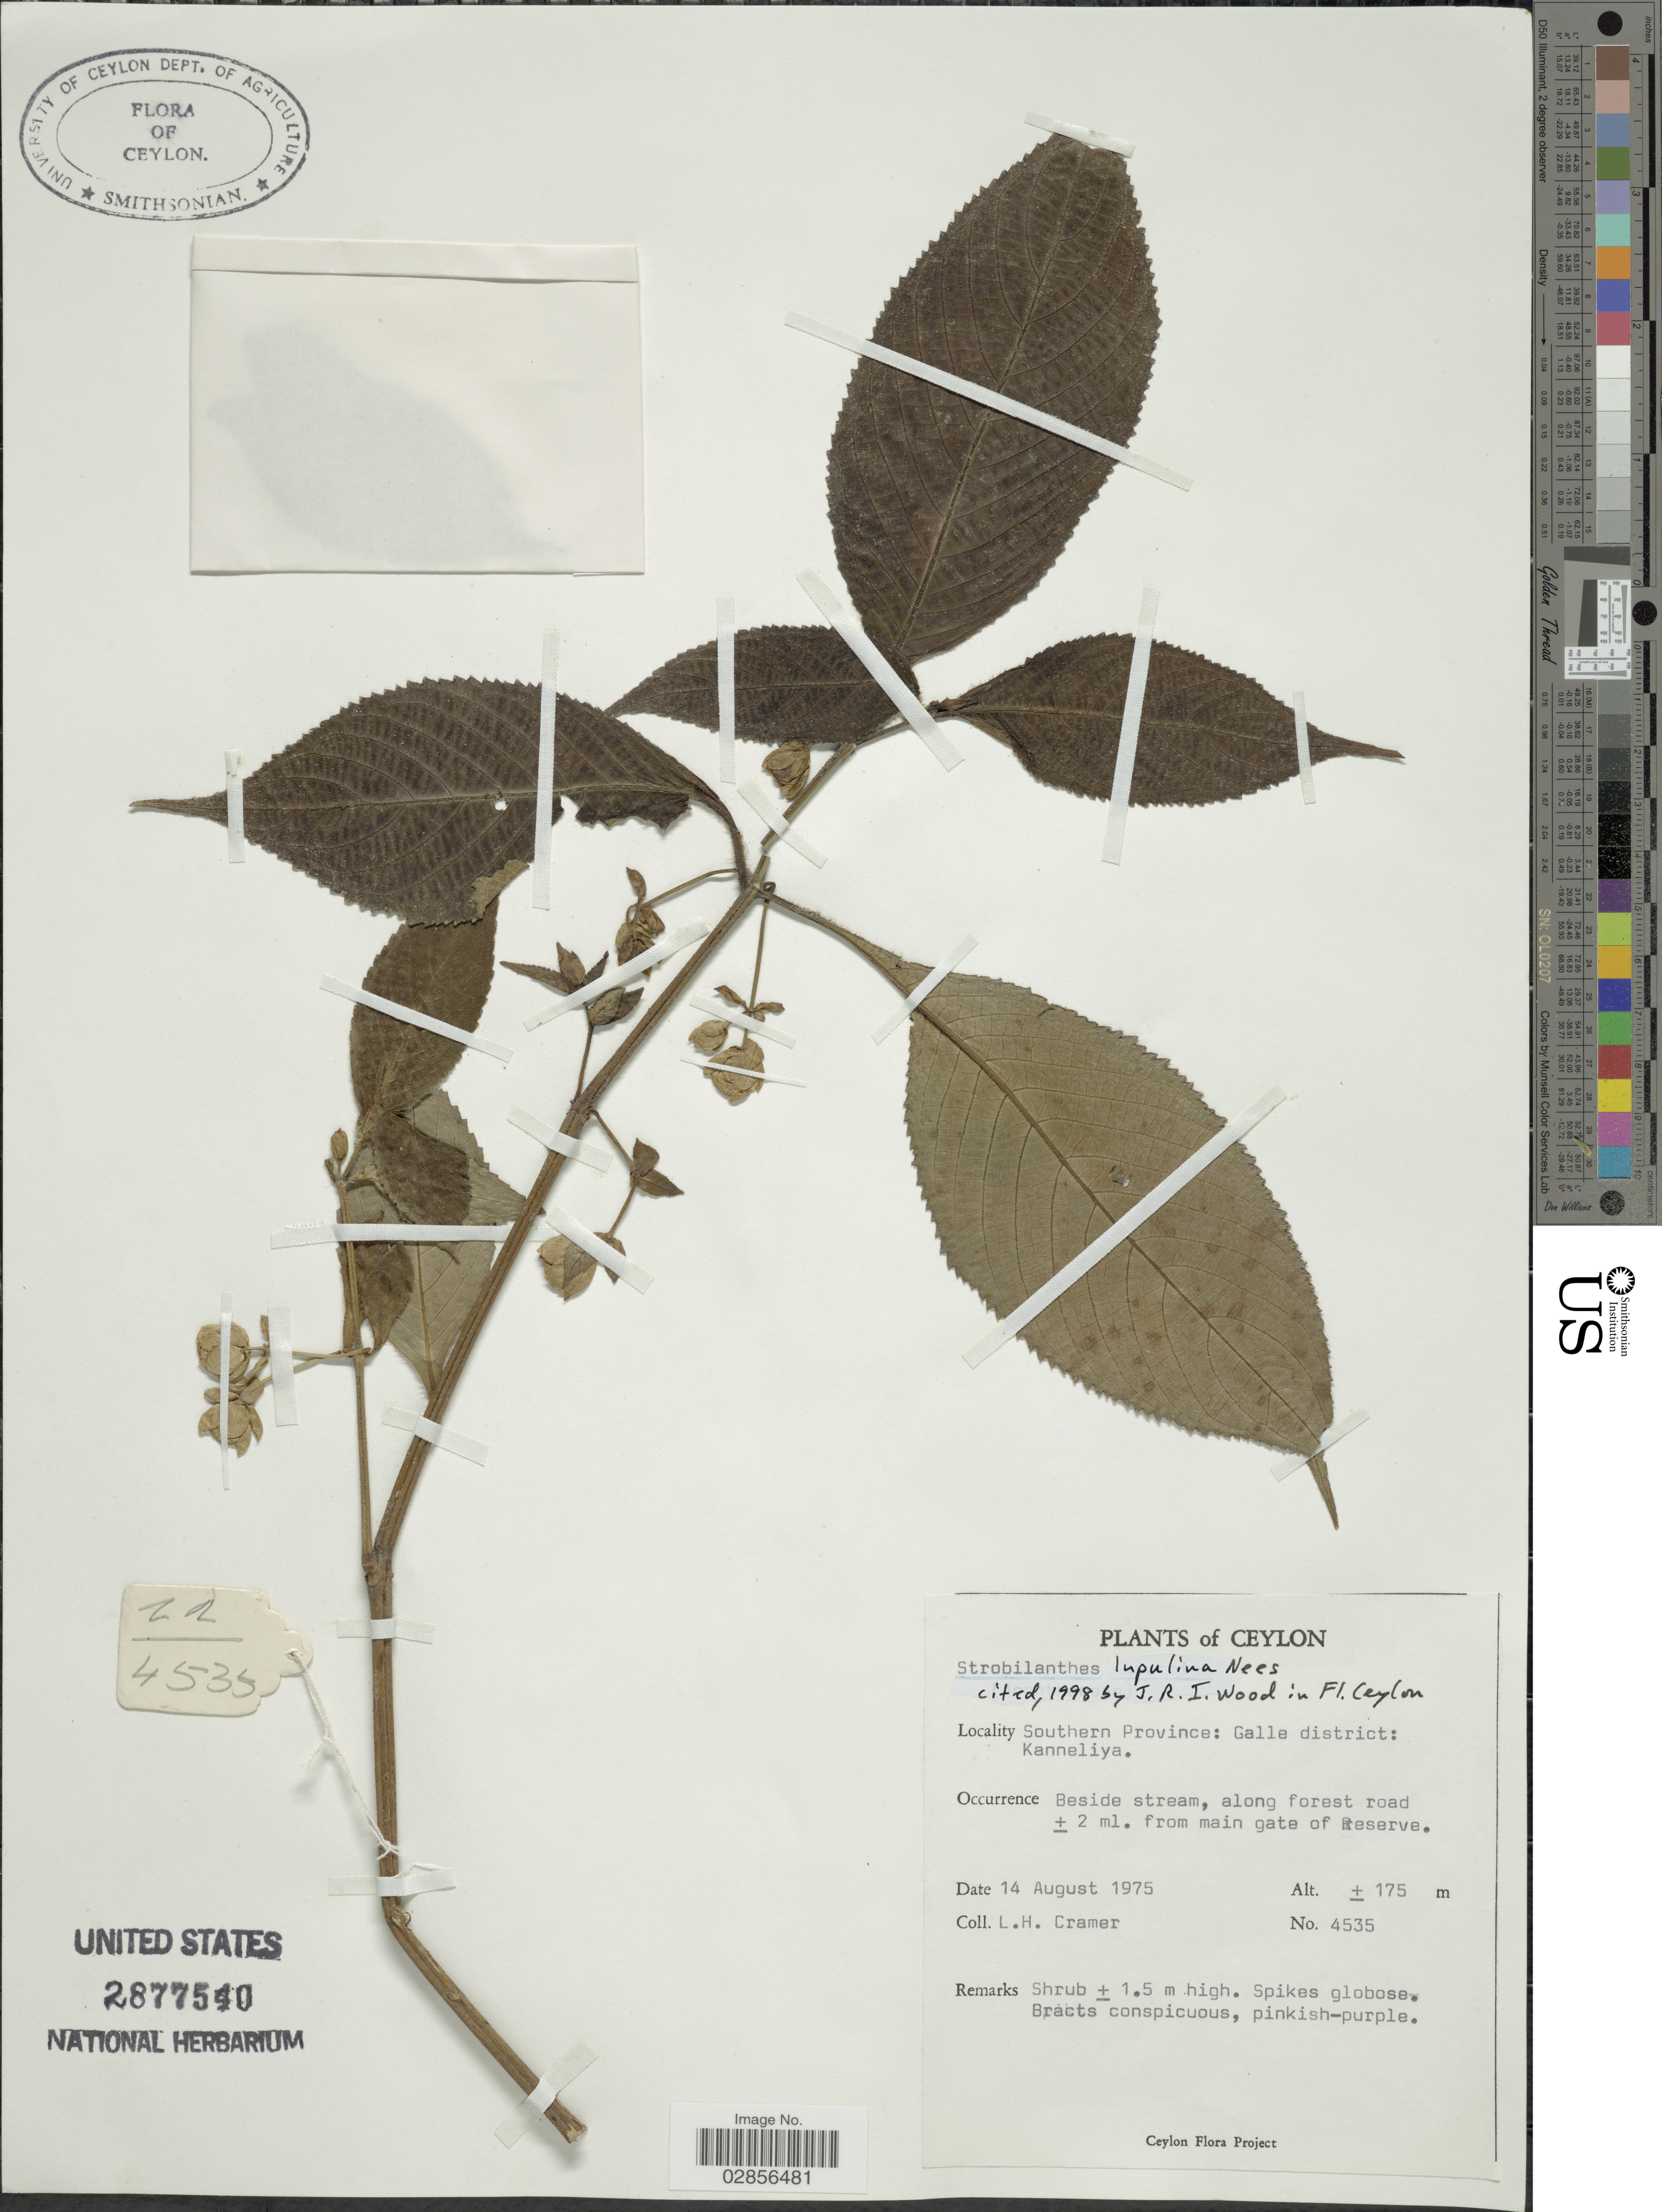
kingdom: Plantae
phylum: Tracheophyta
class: Magnoliopsida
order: Lamiales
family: Acanthaceae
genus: Strobilanthes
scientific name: Strobilanthes lupulina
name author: Nees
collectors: L. H. Cramer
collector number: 4535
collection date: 1975-08-14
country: Sri Lanka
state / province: Southern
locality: Ceylon. Galle district: Kanneliya. Beside stream, along forest road ± 2 ml. from main gate of Reserve.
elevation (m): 175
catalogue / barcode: US 2877540